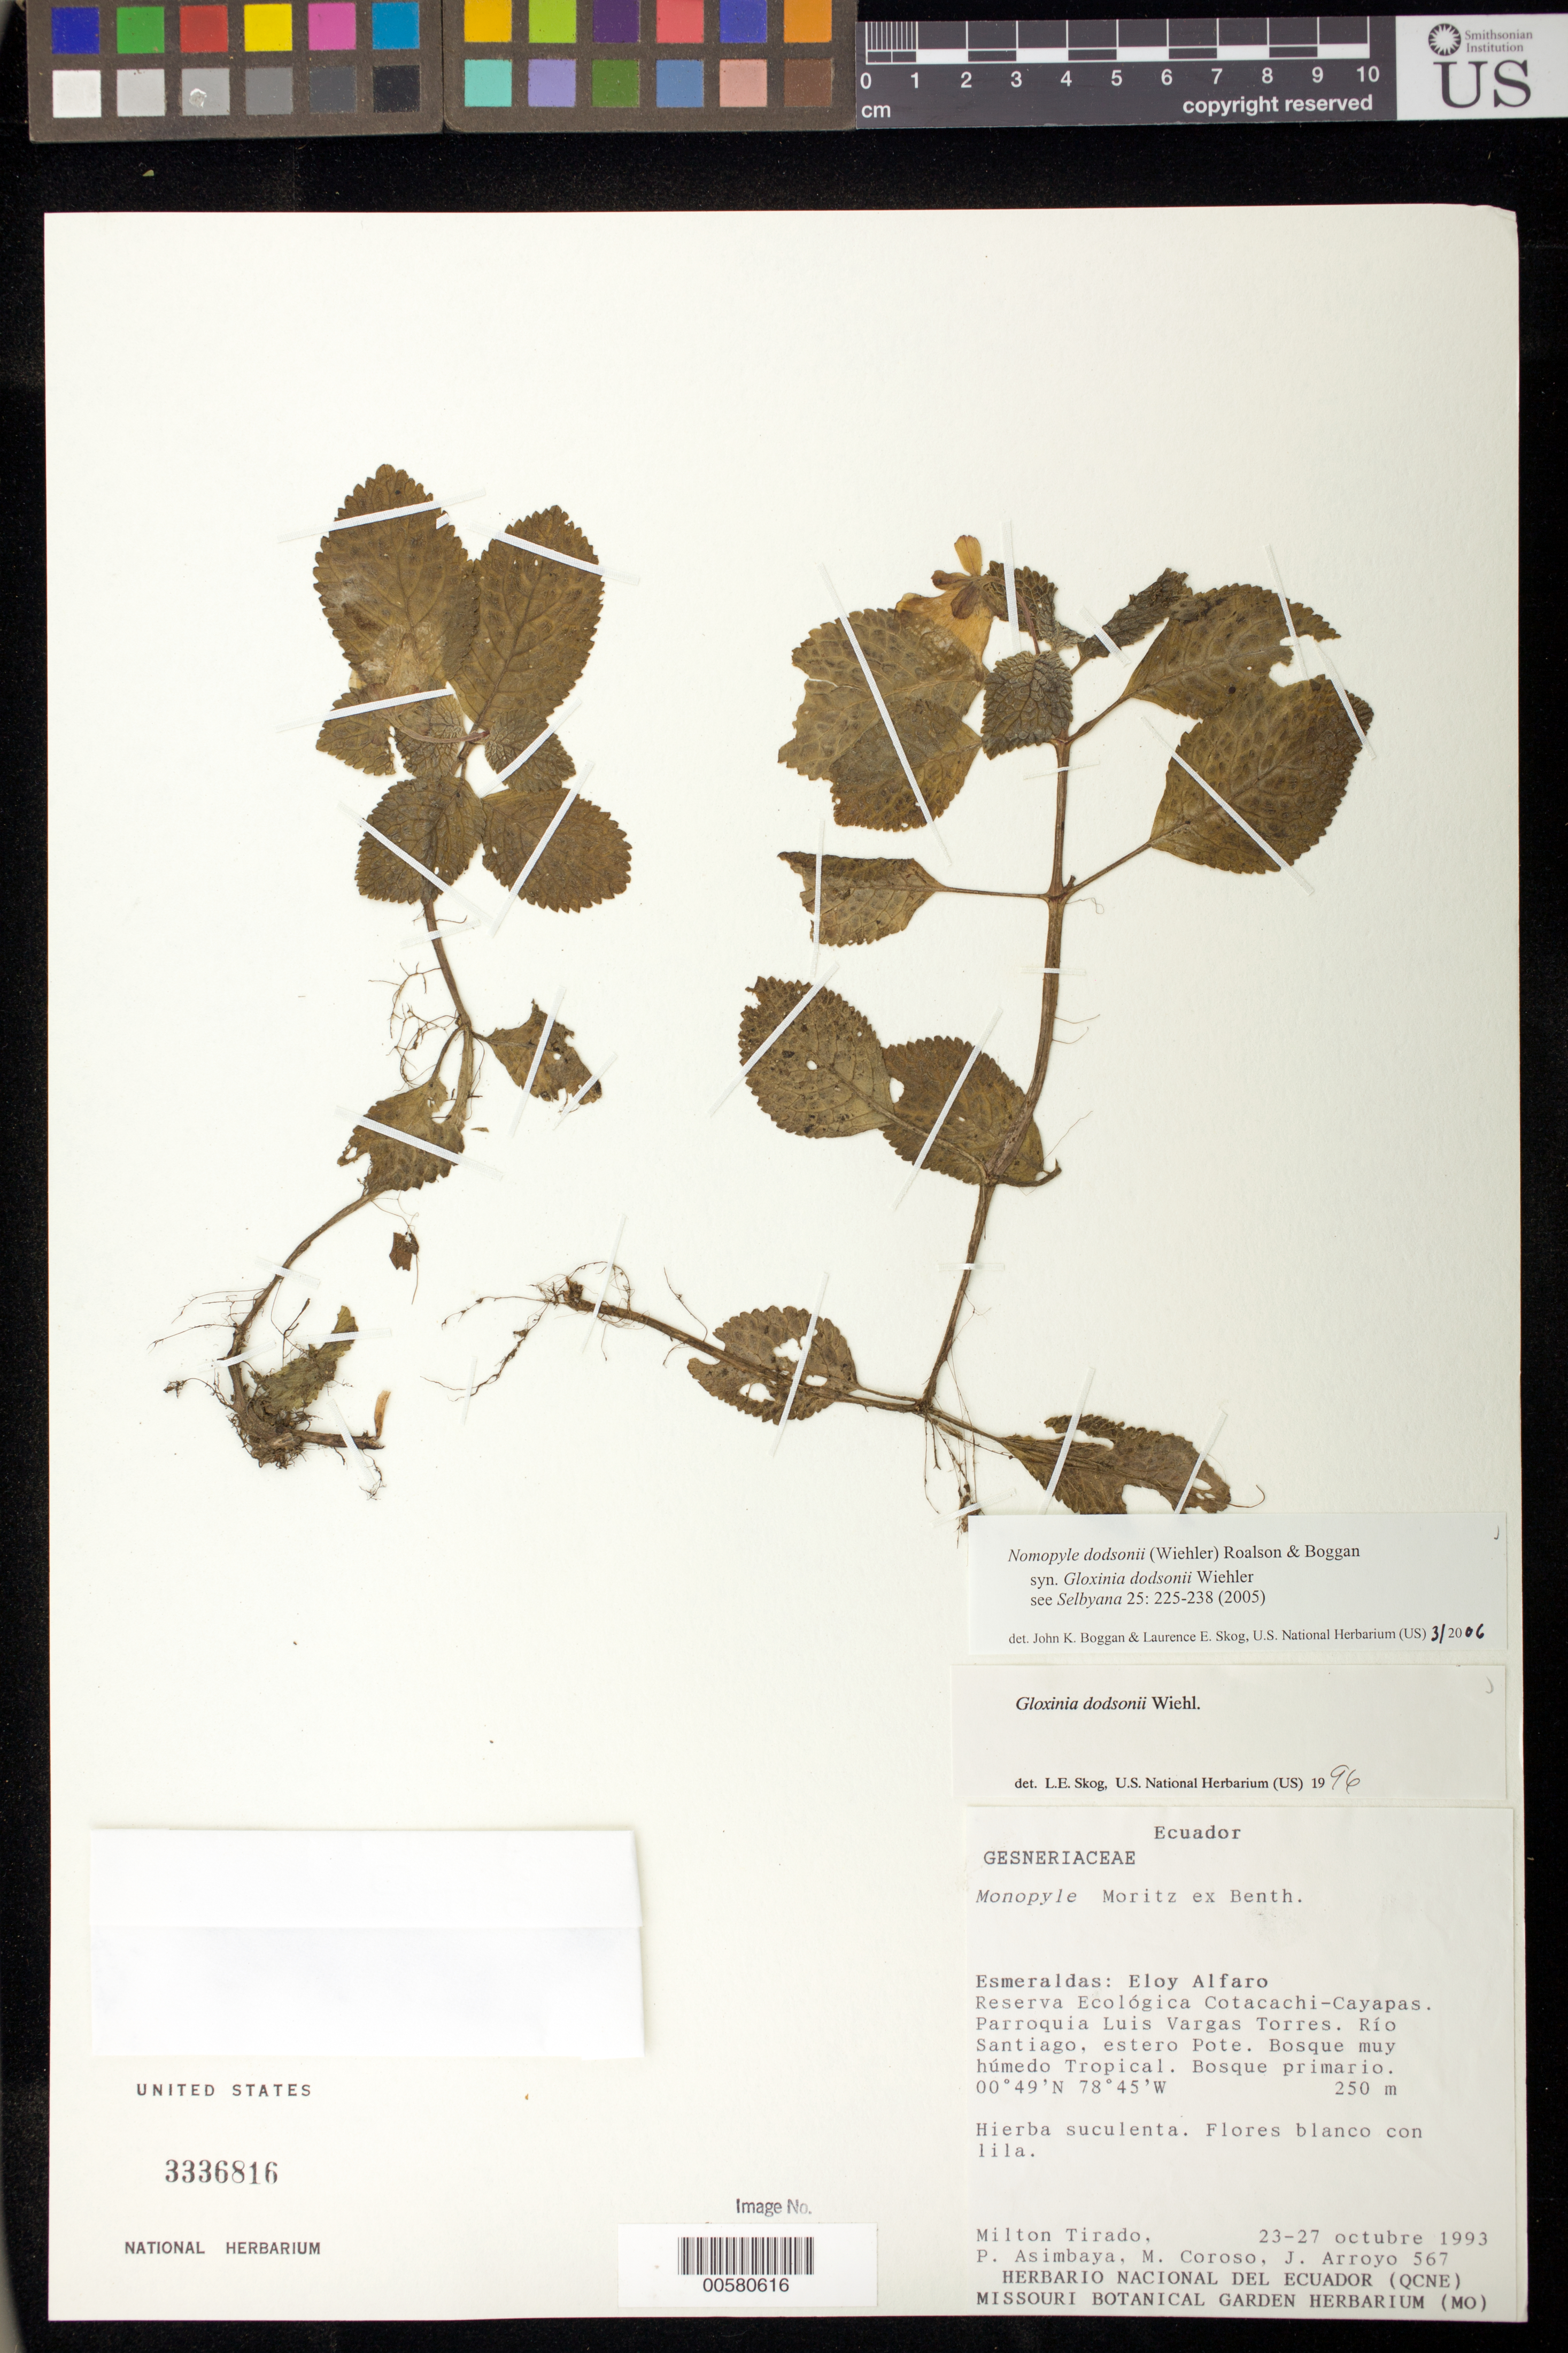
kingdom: Plantae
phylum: Tracheophyta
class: Magnoliopsida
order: Lamiales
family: Gesneriaceae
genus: Nomopyle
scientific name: Nomopyle dodsonii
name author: (Wiehler) Roalson & Boggan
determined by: Boggan, J. K.; Skog, L. E.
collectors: M. Tirado, P. Asimbaya, M. Coroso & J. Arroyo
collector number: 567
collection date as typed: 23-27 Oct 1993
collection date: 1993-10-23/1993-10-27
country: Ecuador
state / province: Esmeraldas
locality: Eloy Alfaro. Reserva Ecológica Cotacachi-Cayapas; Parroquia Luis Vargas Torres, Río Santiago, estero Pote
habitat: Bosque muy húmedo tropical; bosque primario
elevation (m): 250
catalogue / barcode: US 3336816